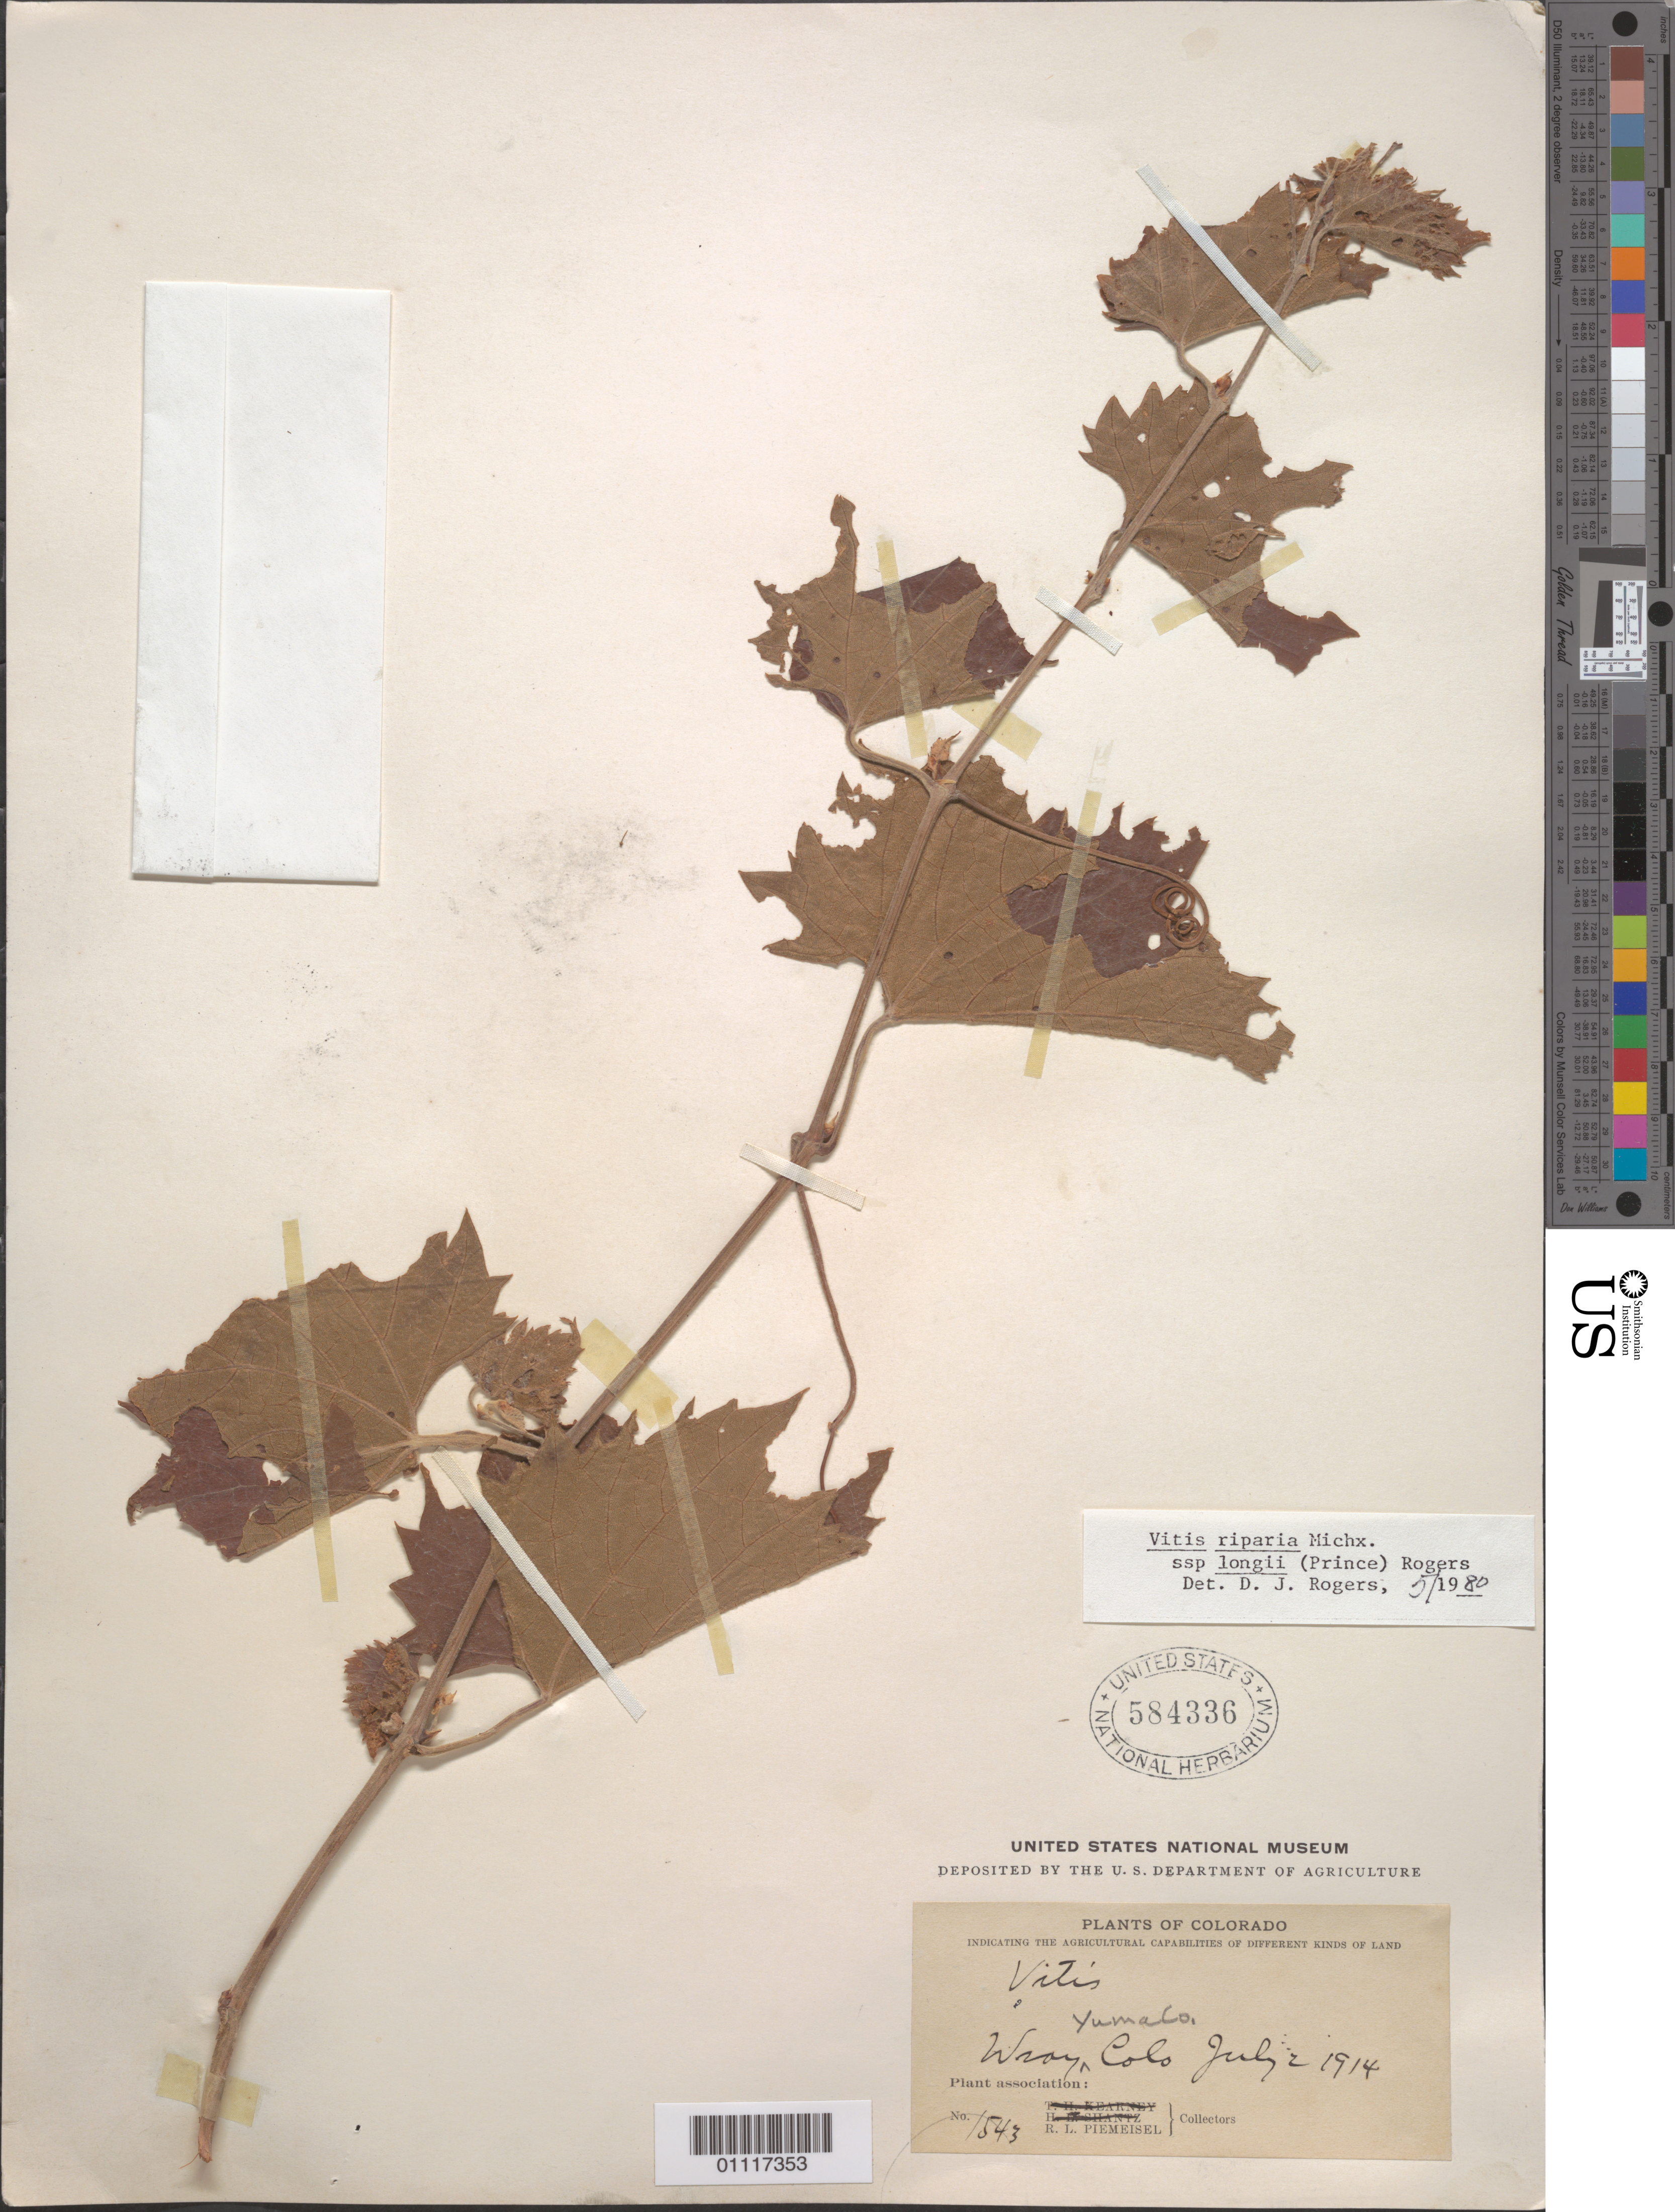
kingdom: Plantae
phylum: Tracheophyta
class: Magnoliopsida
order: Vitales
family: Vitaceae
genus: Vitis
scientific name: Vitis riparia subsp. longii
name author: (W.R. Prince & Prince) D.J. Rogers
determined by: Rogers, D. J.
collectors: R. Piemeisel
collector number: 1543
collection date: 1914-07-02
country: United States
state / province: Colorado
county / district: Yuma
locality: Wray CoCo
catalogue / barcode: US 584336